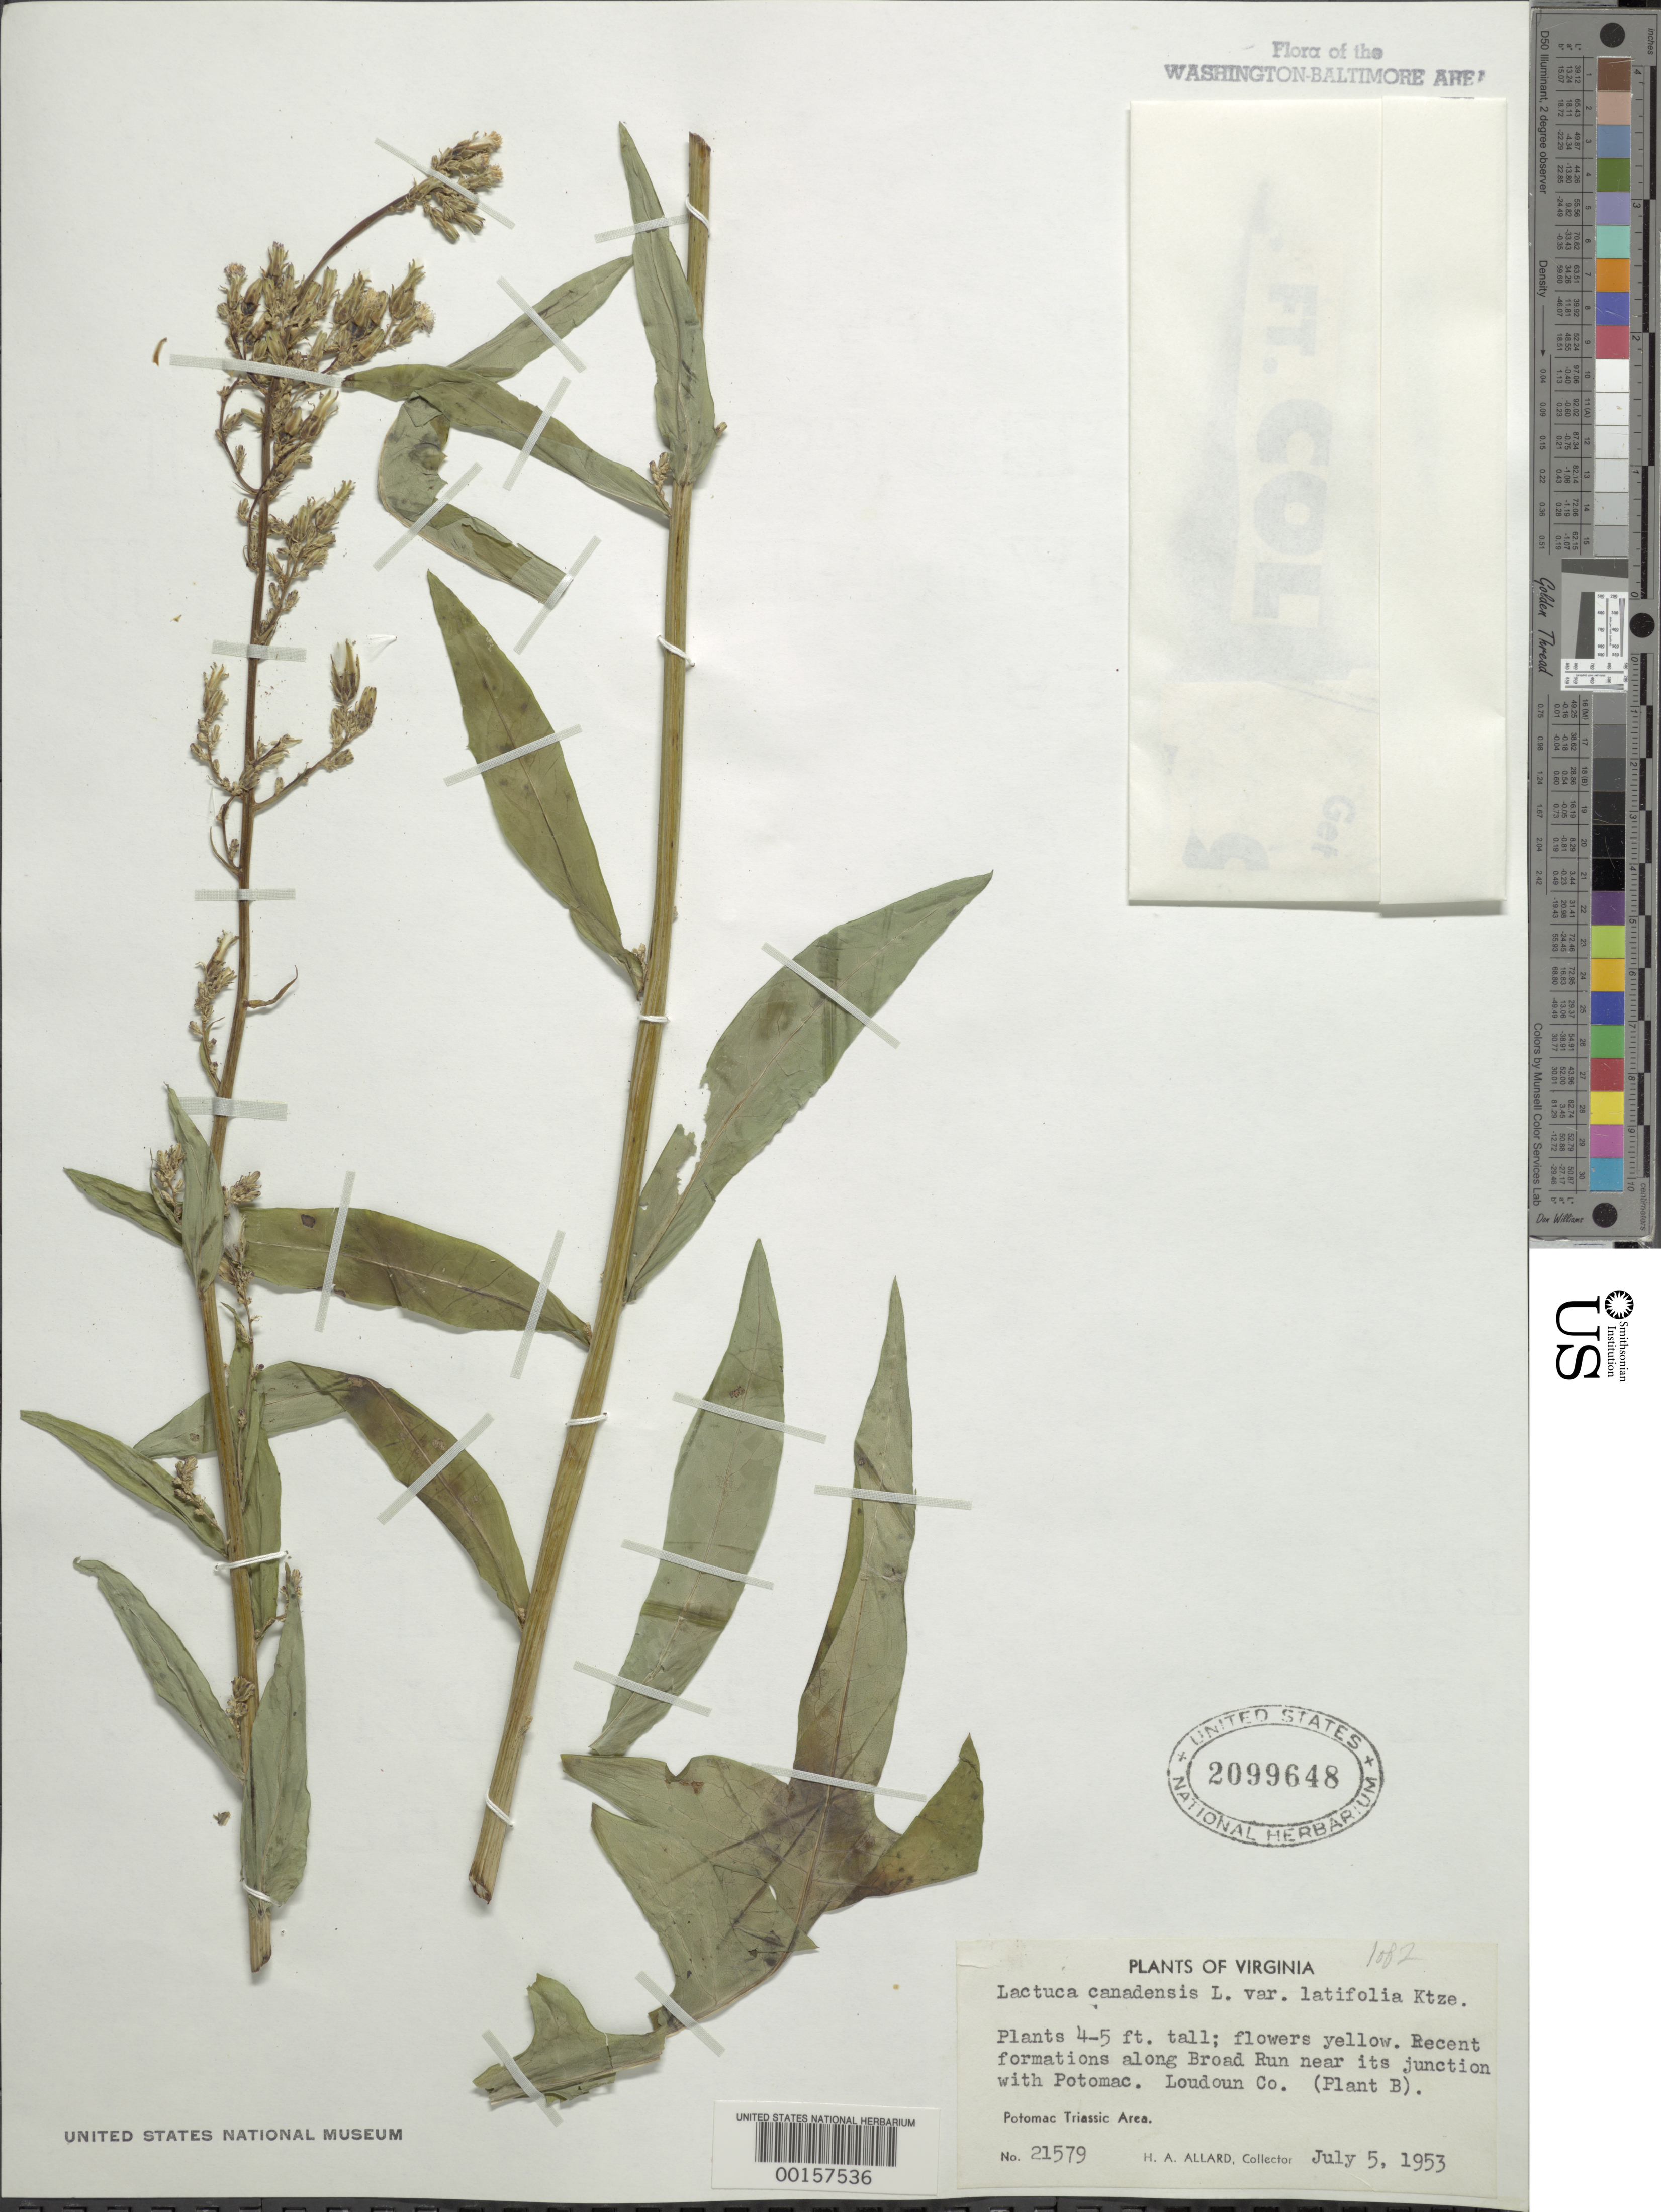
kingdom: Plantae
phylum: Tracheophyta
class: Magnoliopsida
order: Asterales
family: Asteraceae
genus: Lactuca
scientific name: Lactuca canadensis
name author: L.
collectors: H. A. Allard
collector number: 21579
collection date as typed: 05 Jul 1953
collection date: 1953-07-05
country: United States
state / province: Virginia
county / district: Loudoun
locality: Broad Run near junction with Potomac C. & O. Canal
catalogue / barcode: US 2099648